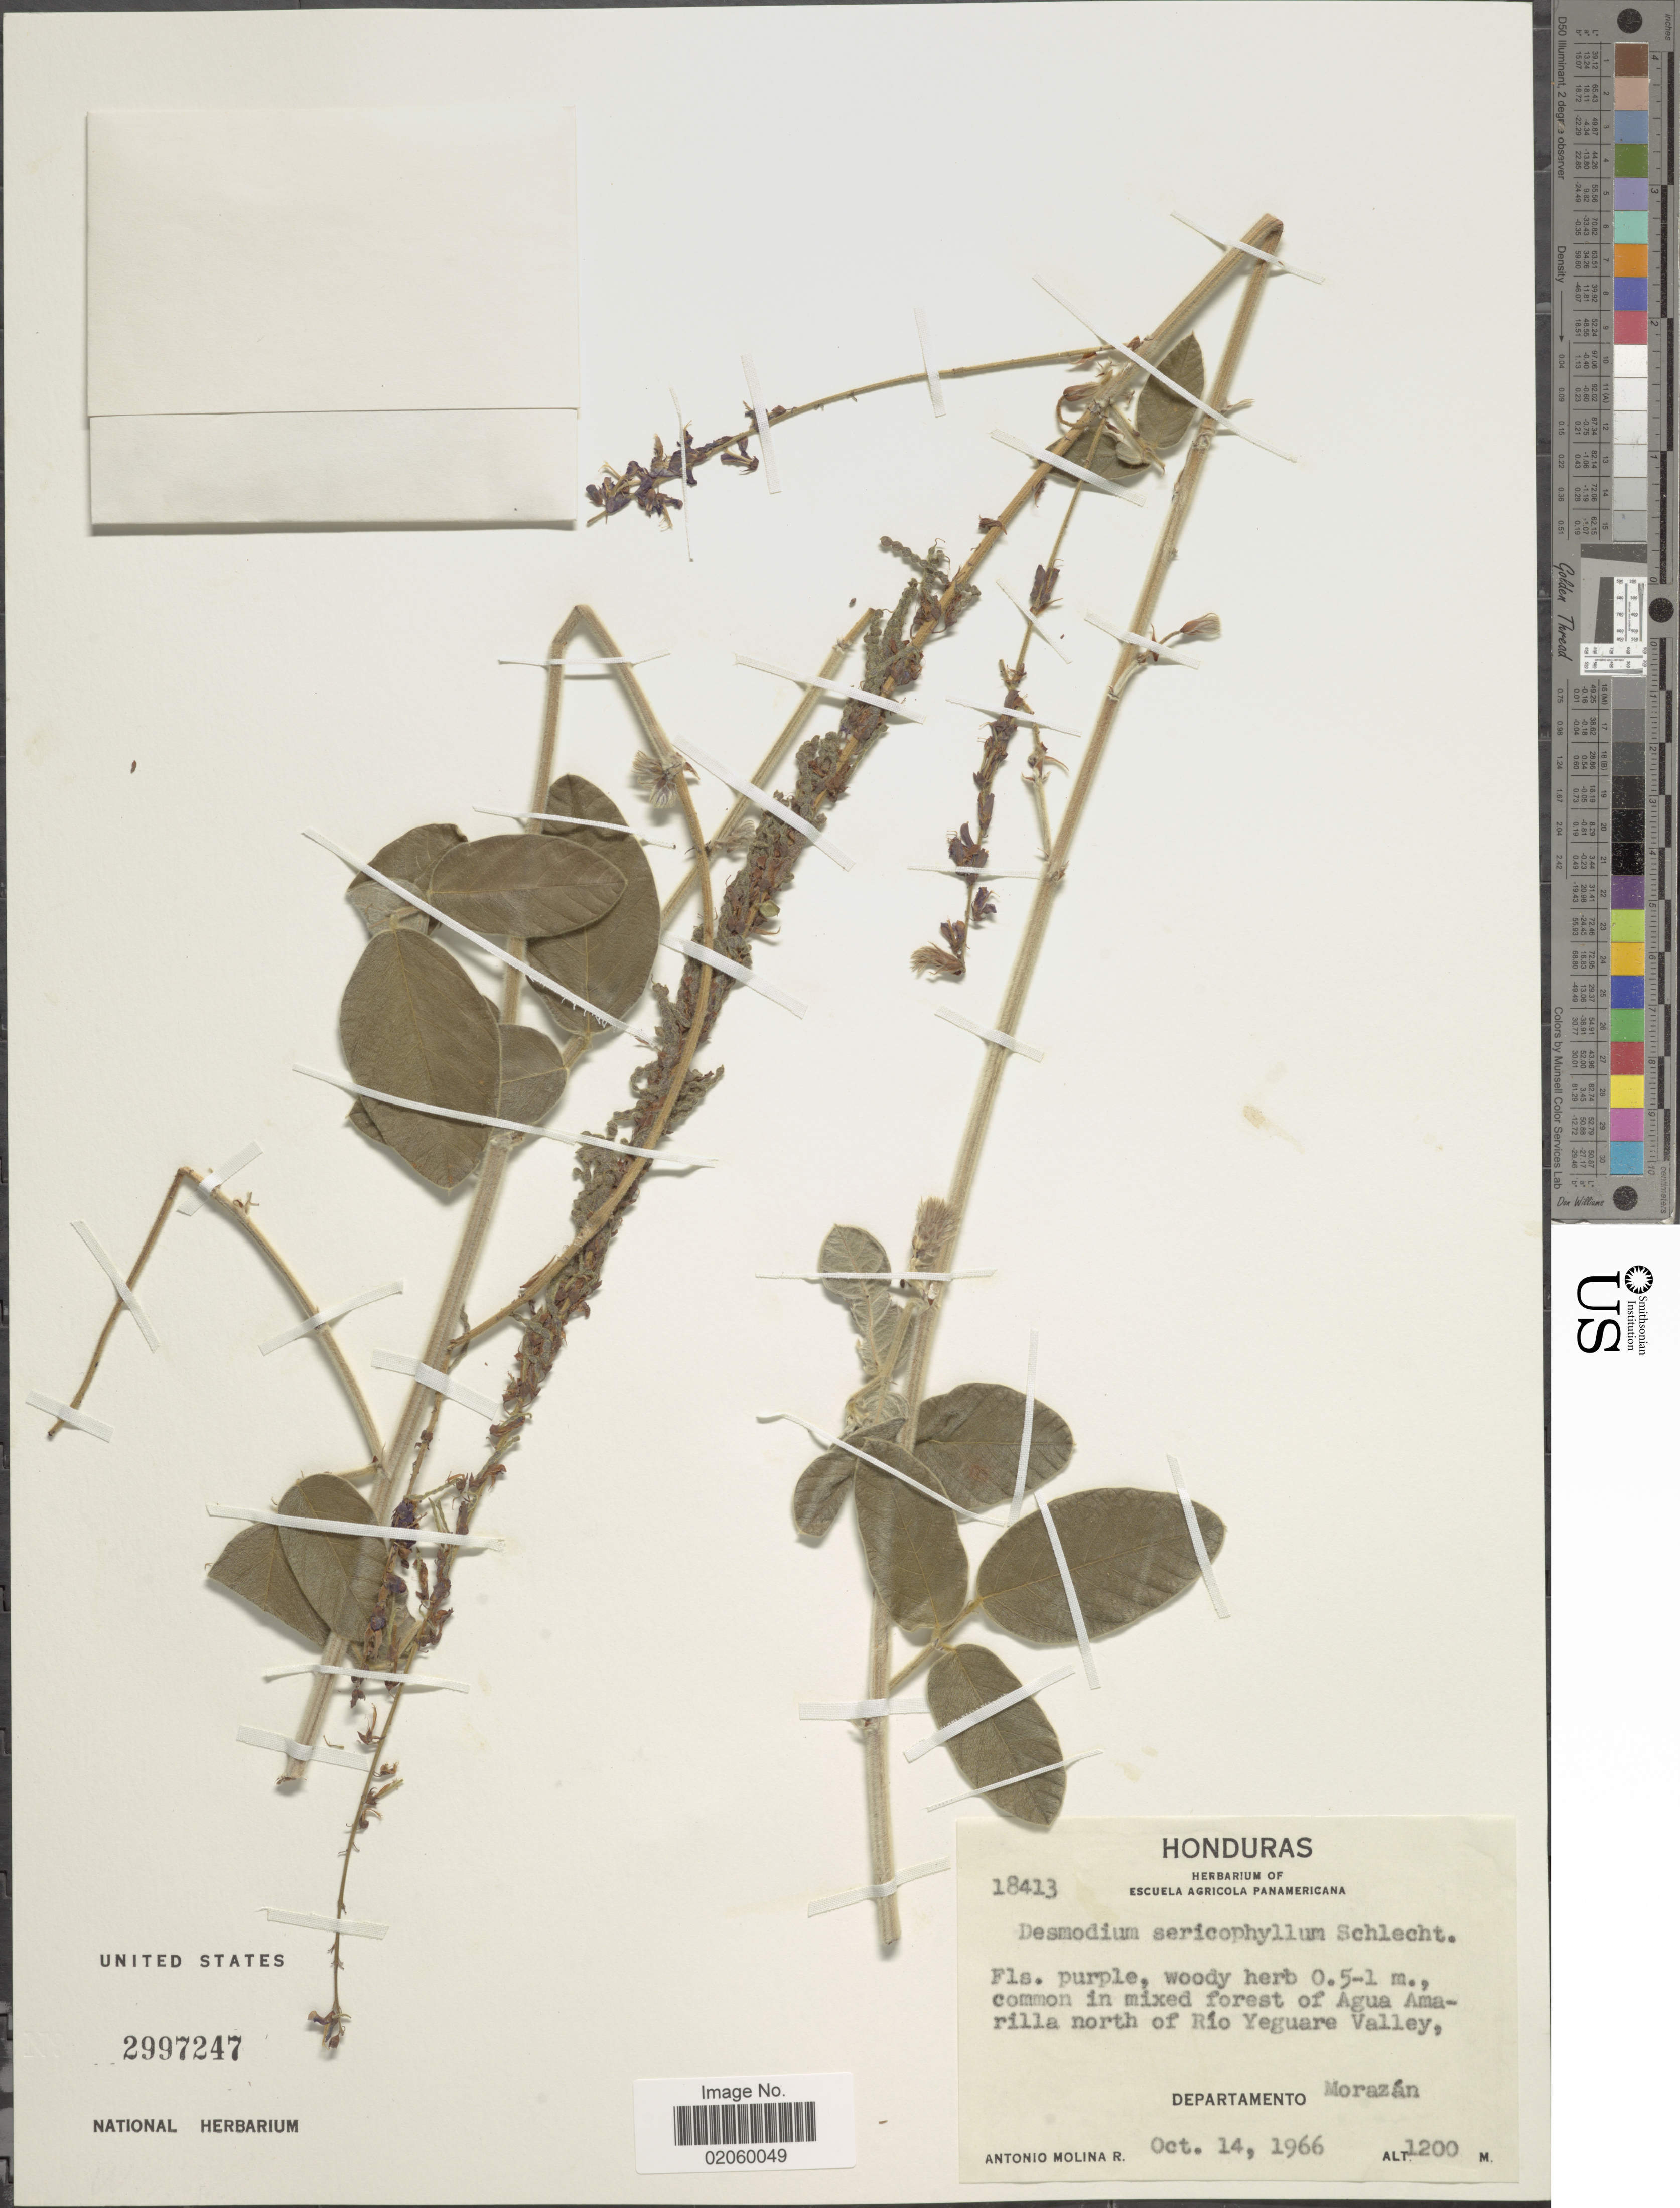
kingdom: Plantae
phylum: Tracheophyta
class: Magnoliopsida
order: Fabales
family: Fabaceae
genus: Desmodium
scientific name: Desmodium sericophyllum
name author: Schltdl.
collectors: A. Molina R.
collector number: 18413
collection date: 1966-10-14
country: Honduras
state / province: Fco. Morazán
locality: Forest of Agua Amarilla north of Rio Yeguare Valley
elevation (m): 1200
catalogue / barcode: US 2997247